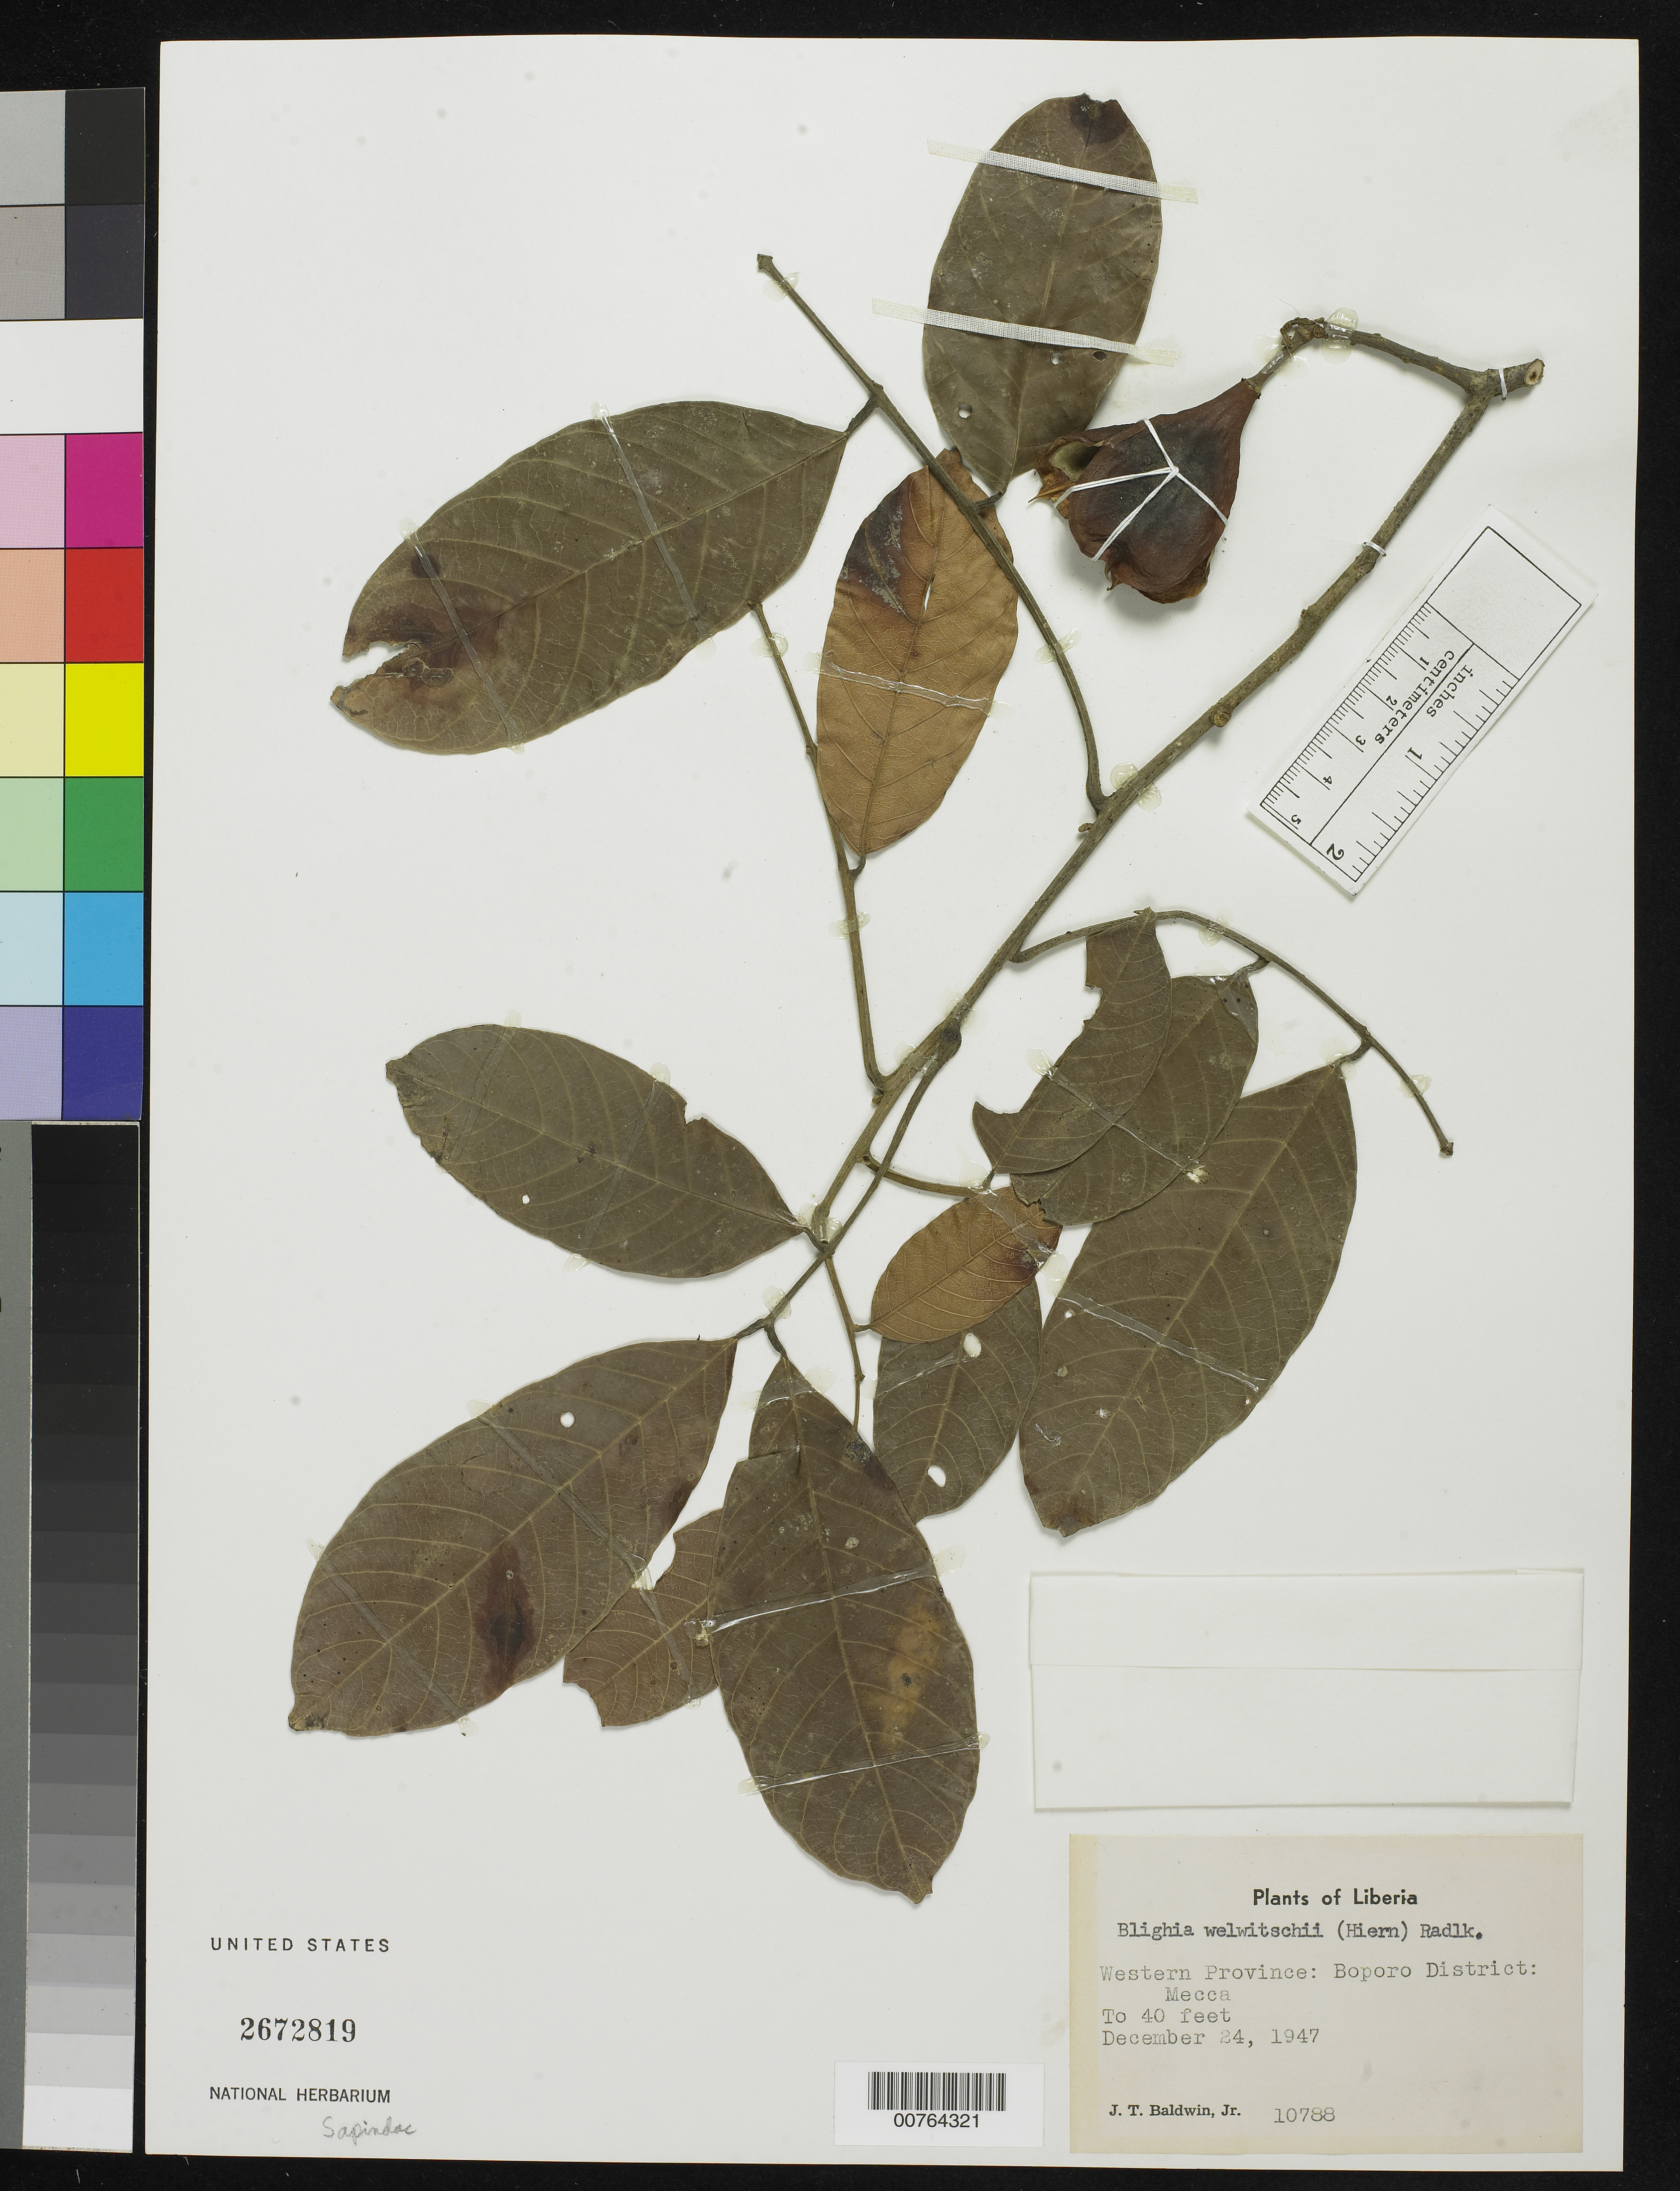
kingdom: Plantae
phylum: Tracheophyta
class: Magnoliopsida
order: Sapindales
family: Sapindaceae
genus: Blighia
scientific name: Blighia welwitschii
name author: (Hiern) Radlk.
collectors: J. T. Baldwin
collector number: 10788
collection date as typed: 24 Dec 1947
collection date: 1947-12-24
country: Liberia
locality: Western Province: Boporo District: Mecca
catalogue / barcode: US 2672819